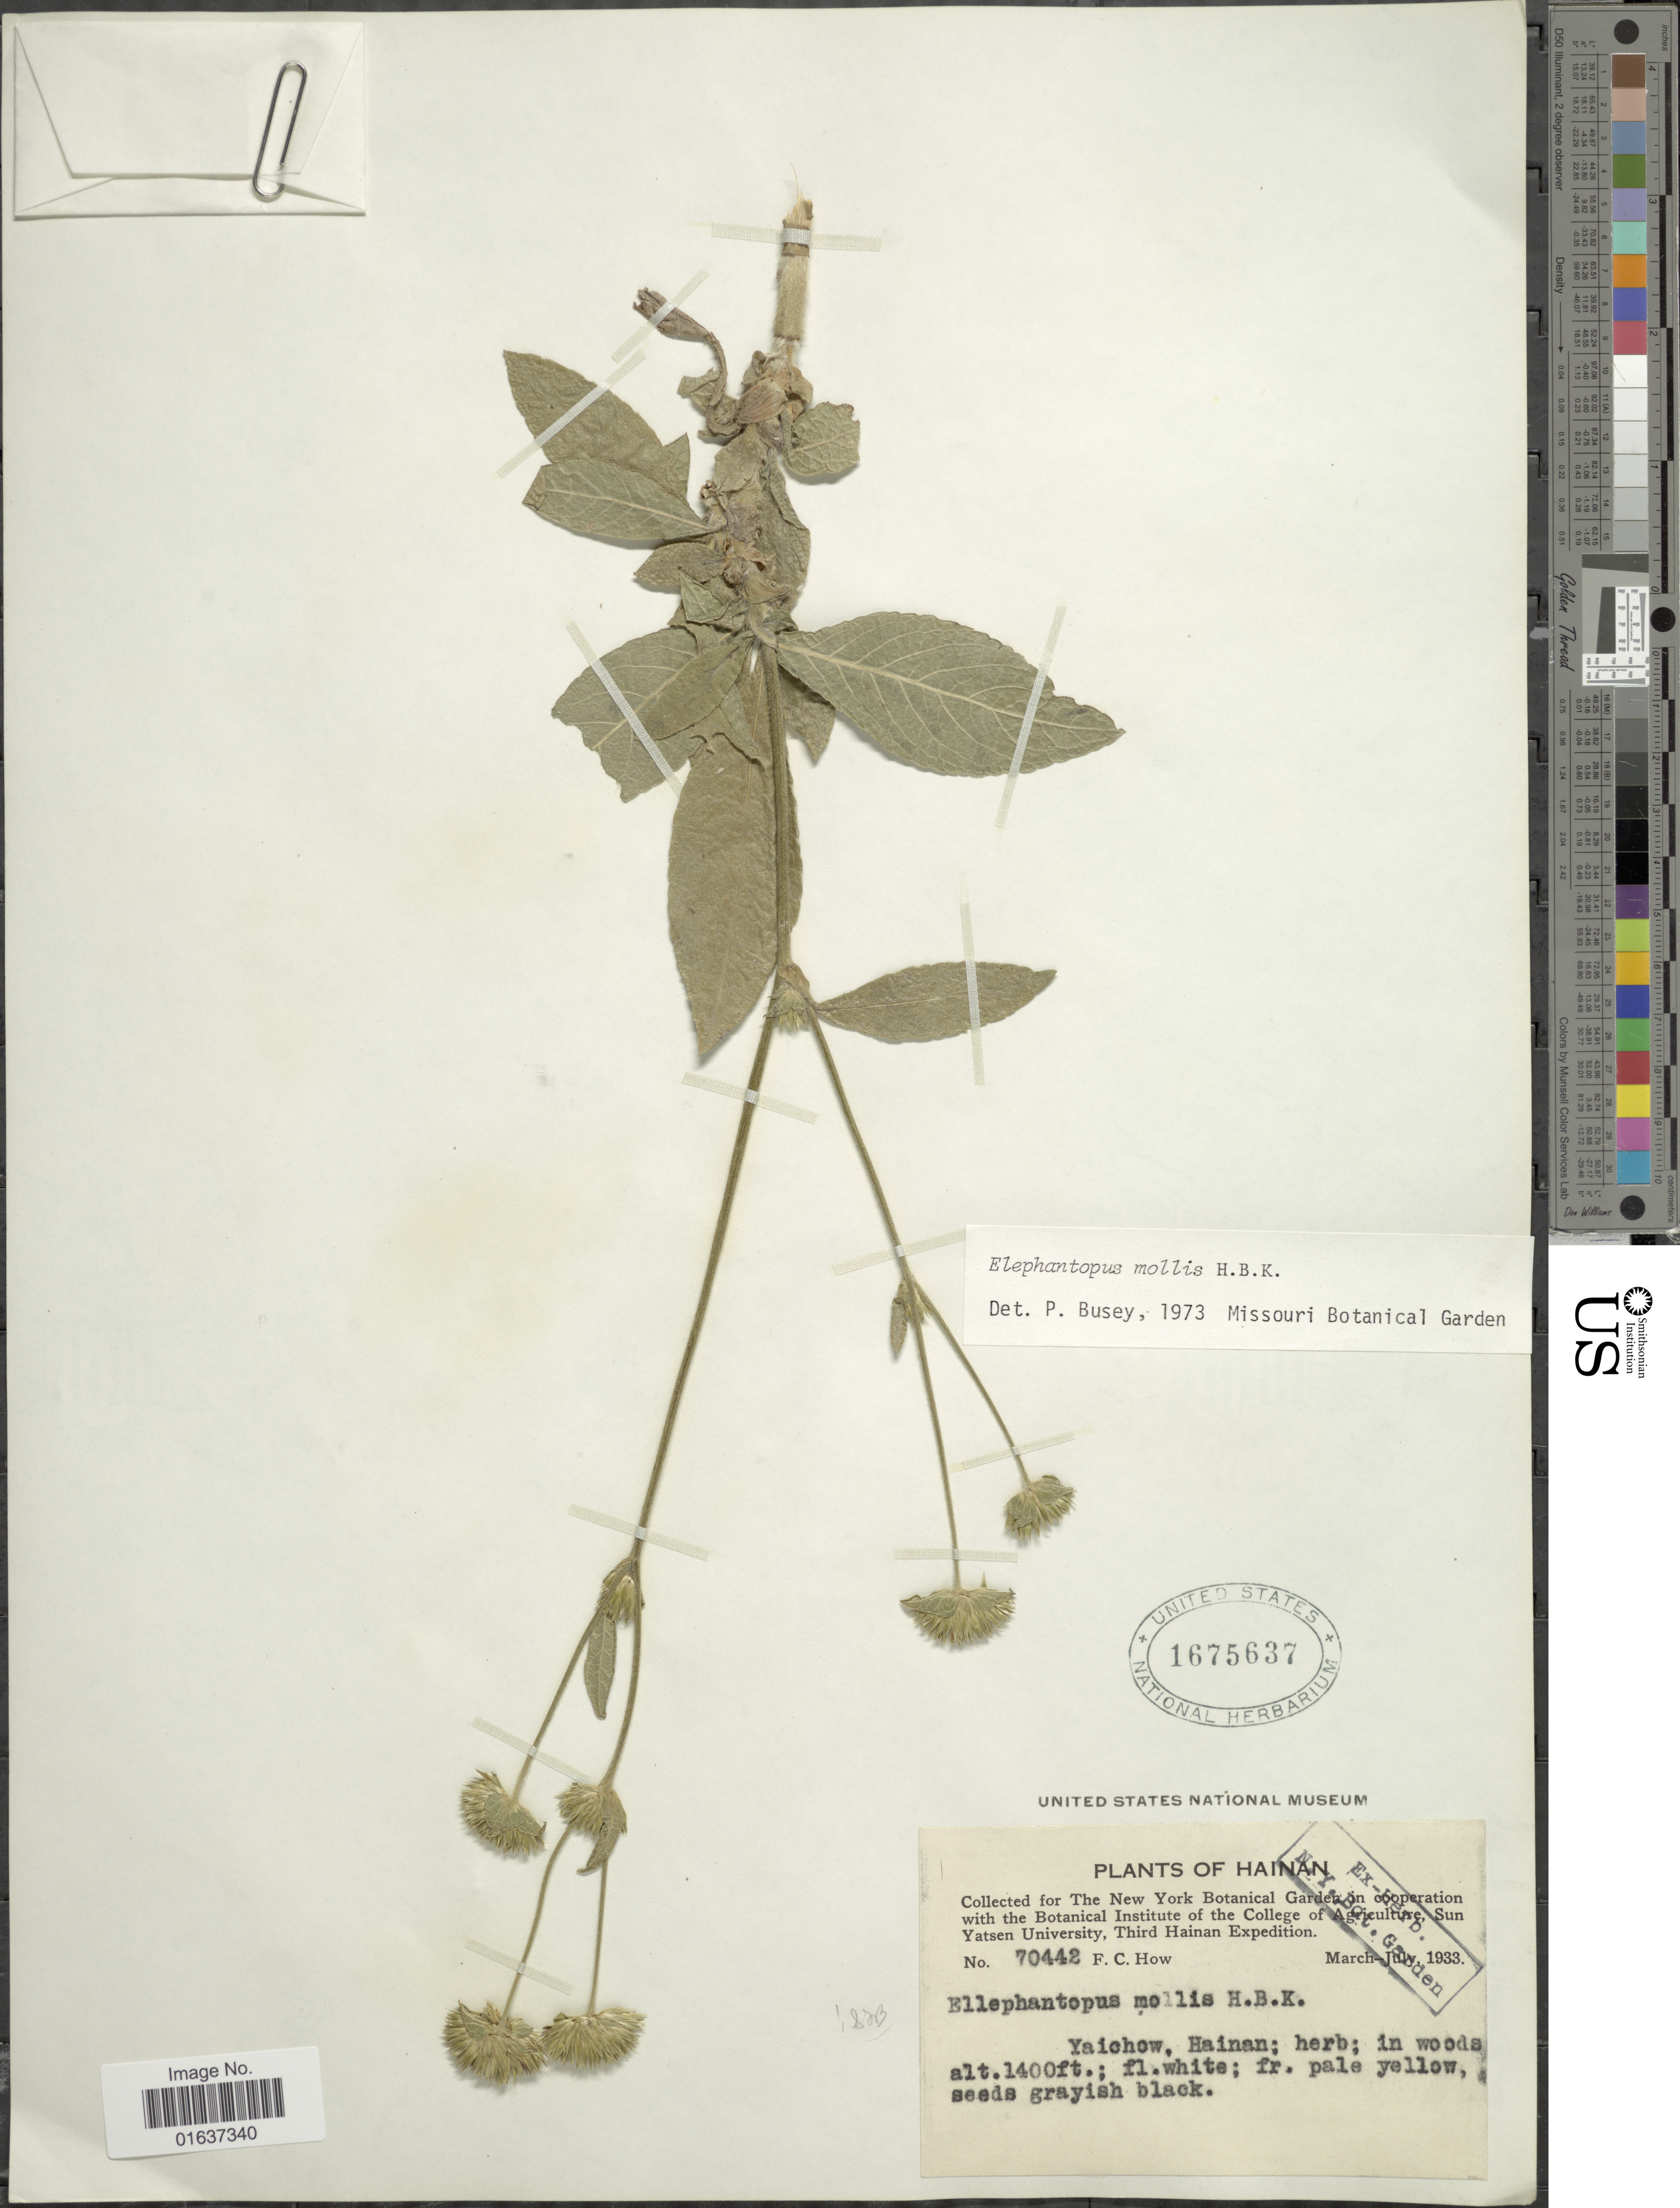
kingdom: Plantae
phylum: Tracheophyta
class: Magnoliopsida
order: Asterales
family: Asteraceae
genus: Elephantopus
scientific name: Elephantopus mollis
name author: Kunth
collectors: F. C. How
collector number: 70442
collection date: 1933-03/1933-07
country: China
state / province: Hainan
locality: Yaichow, in woods, Third Hainan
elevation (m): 427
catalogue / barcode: US 1675637